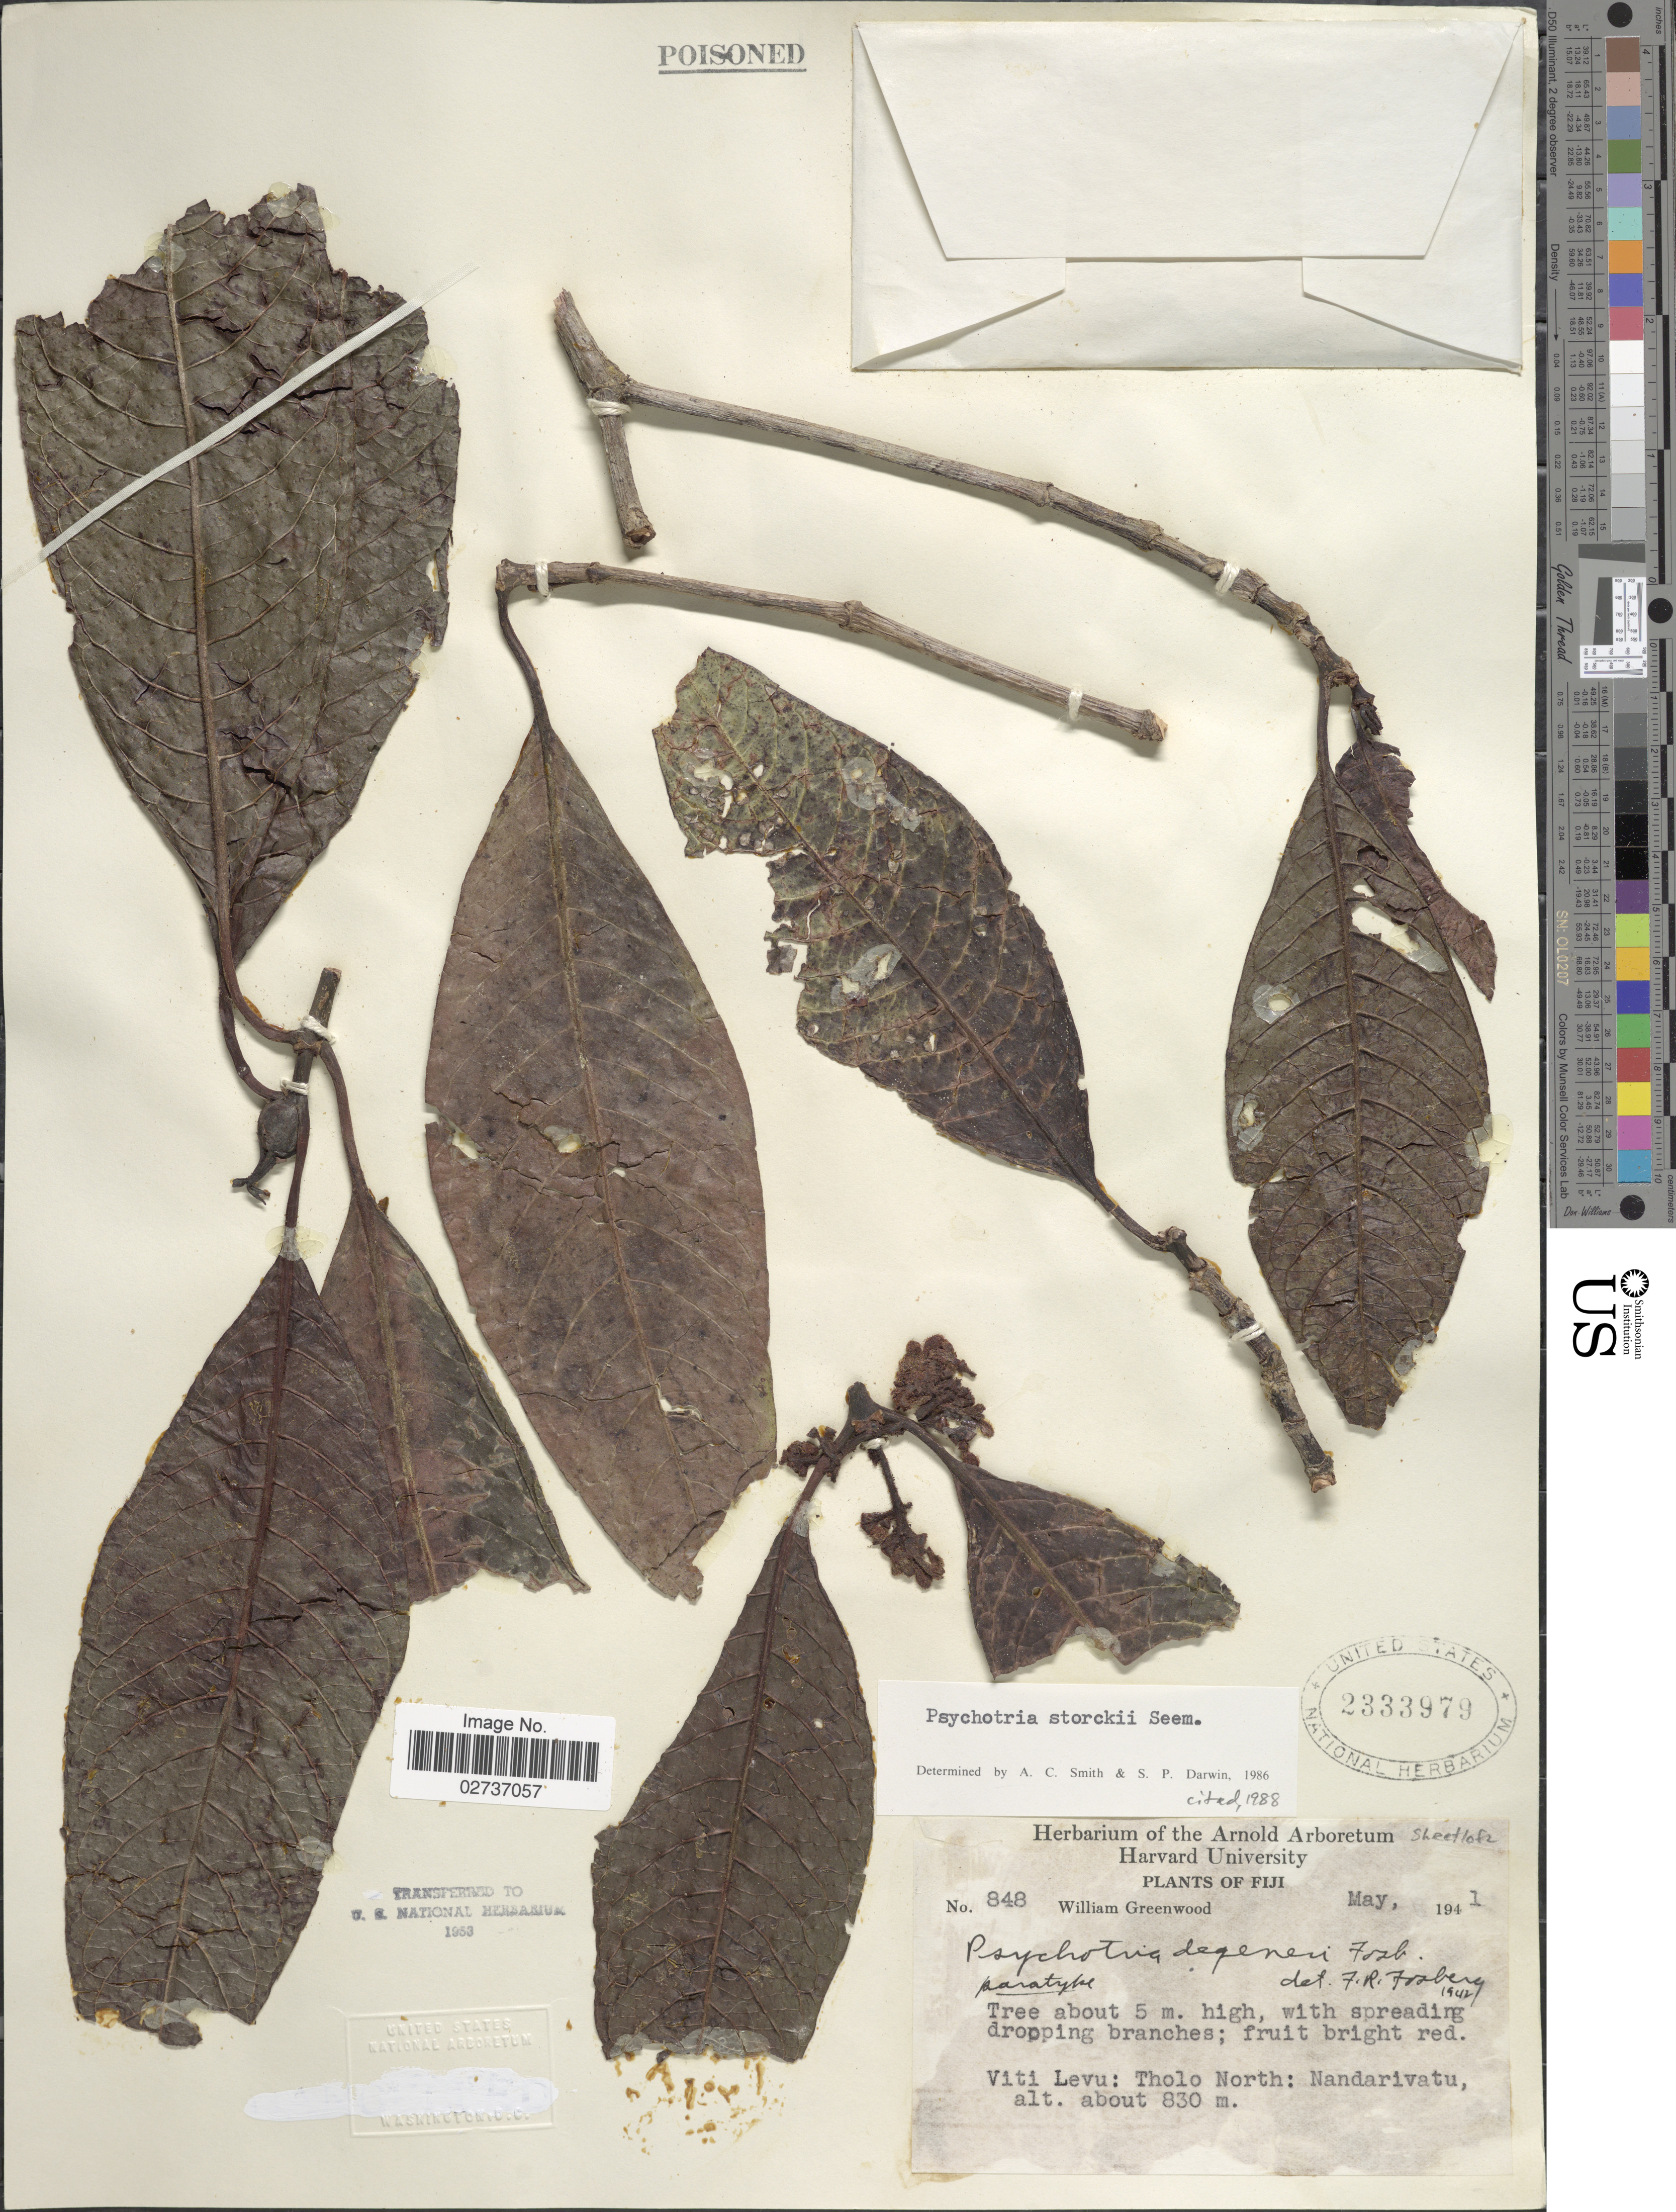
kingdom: Plantae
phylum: Tracheophyta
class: Magnoliopsida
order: Gentianales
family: Rubiaceae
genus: Psychotria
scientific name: Psychotria storckii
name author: Seem.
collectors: W. Greenwood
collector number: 848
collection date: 1941-05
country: Fiji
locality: Viti Levu: Tholo North: Nandarivatu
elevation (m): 830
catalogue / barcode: US 2333979